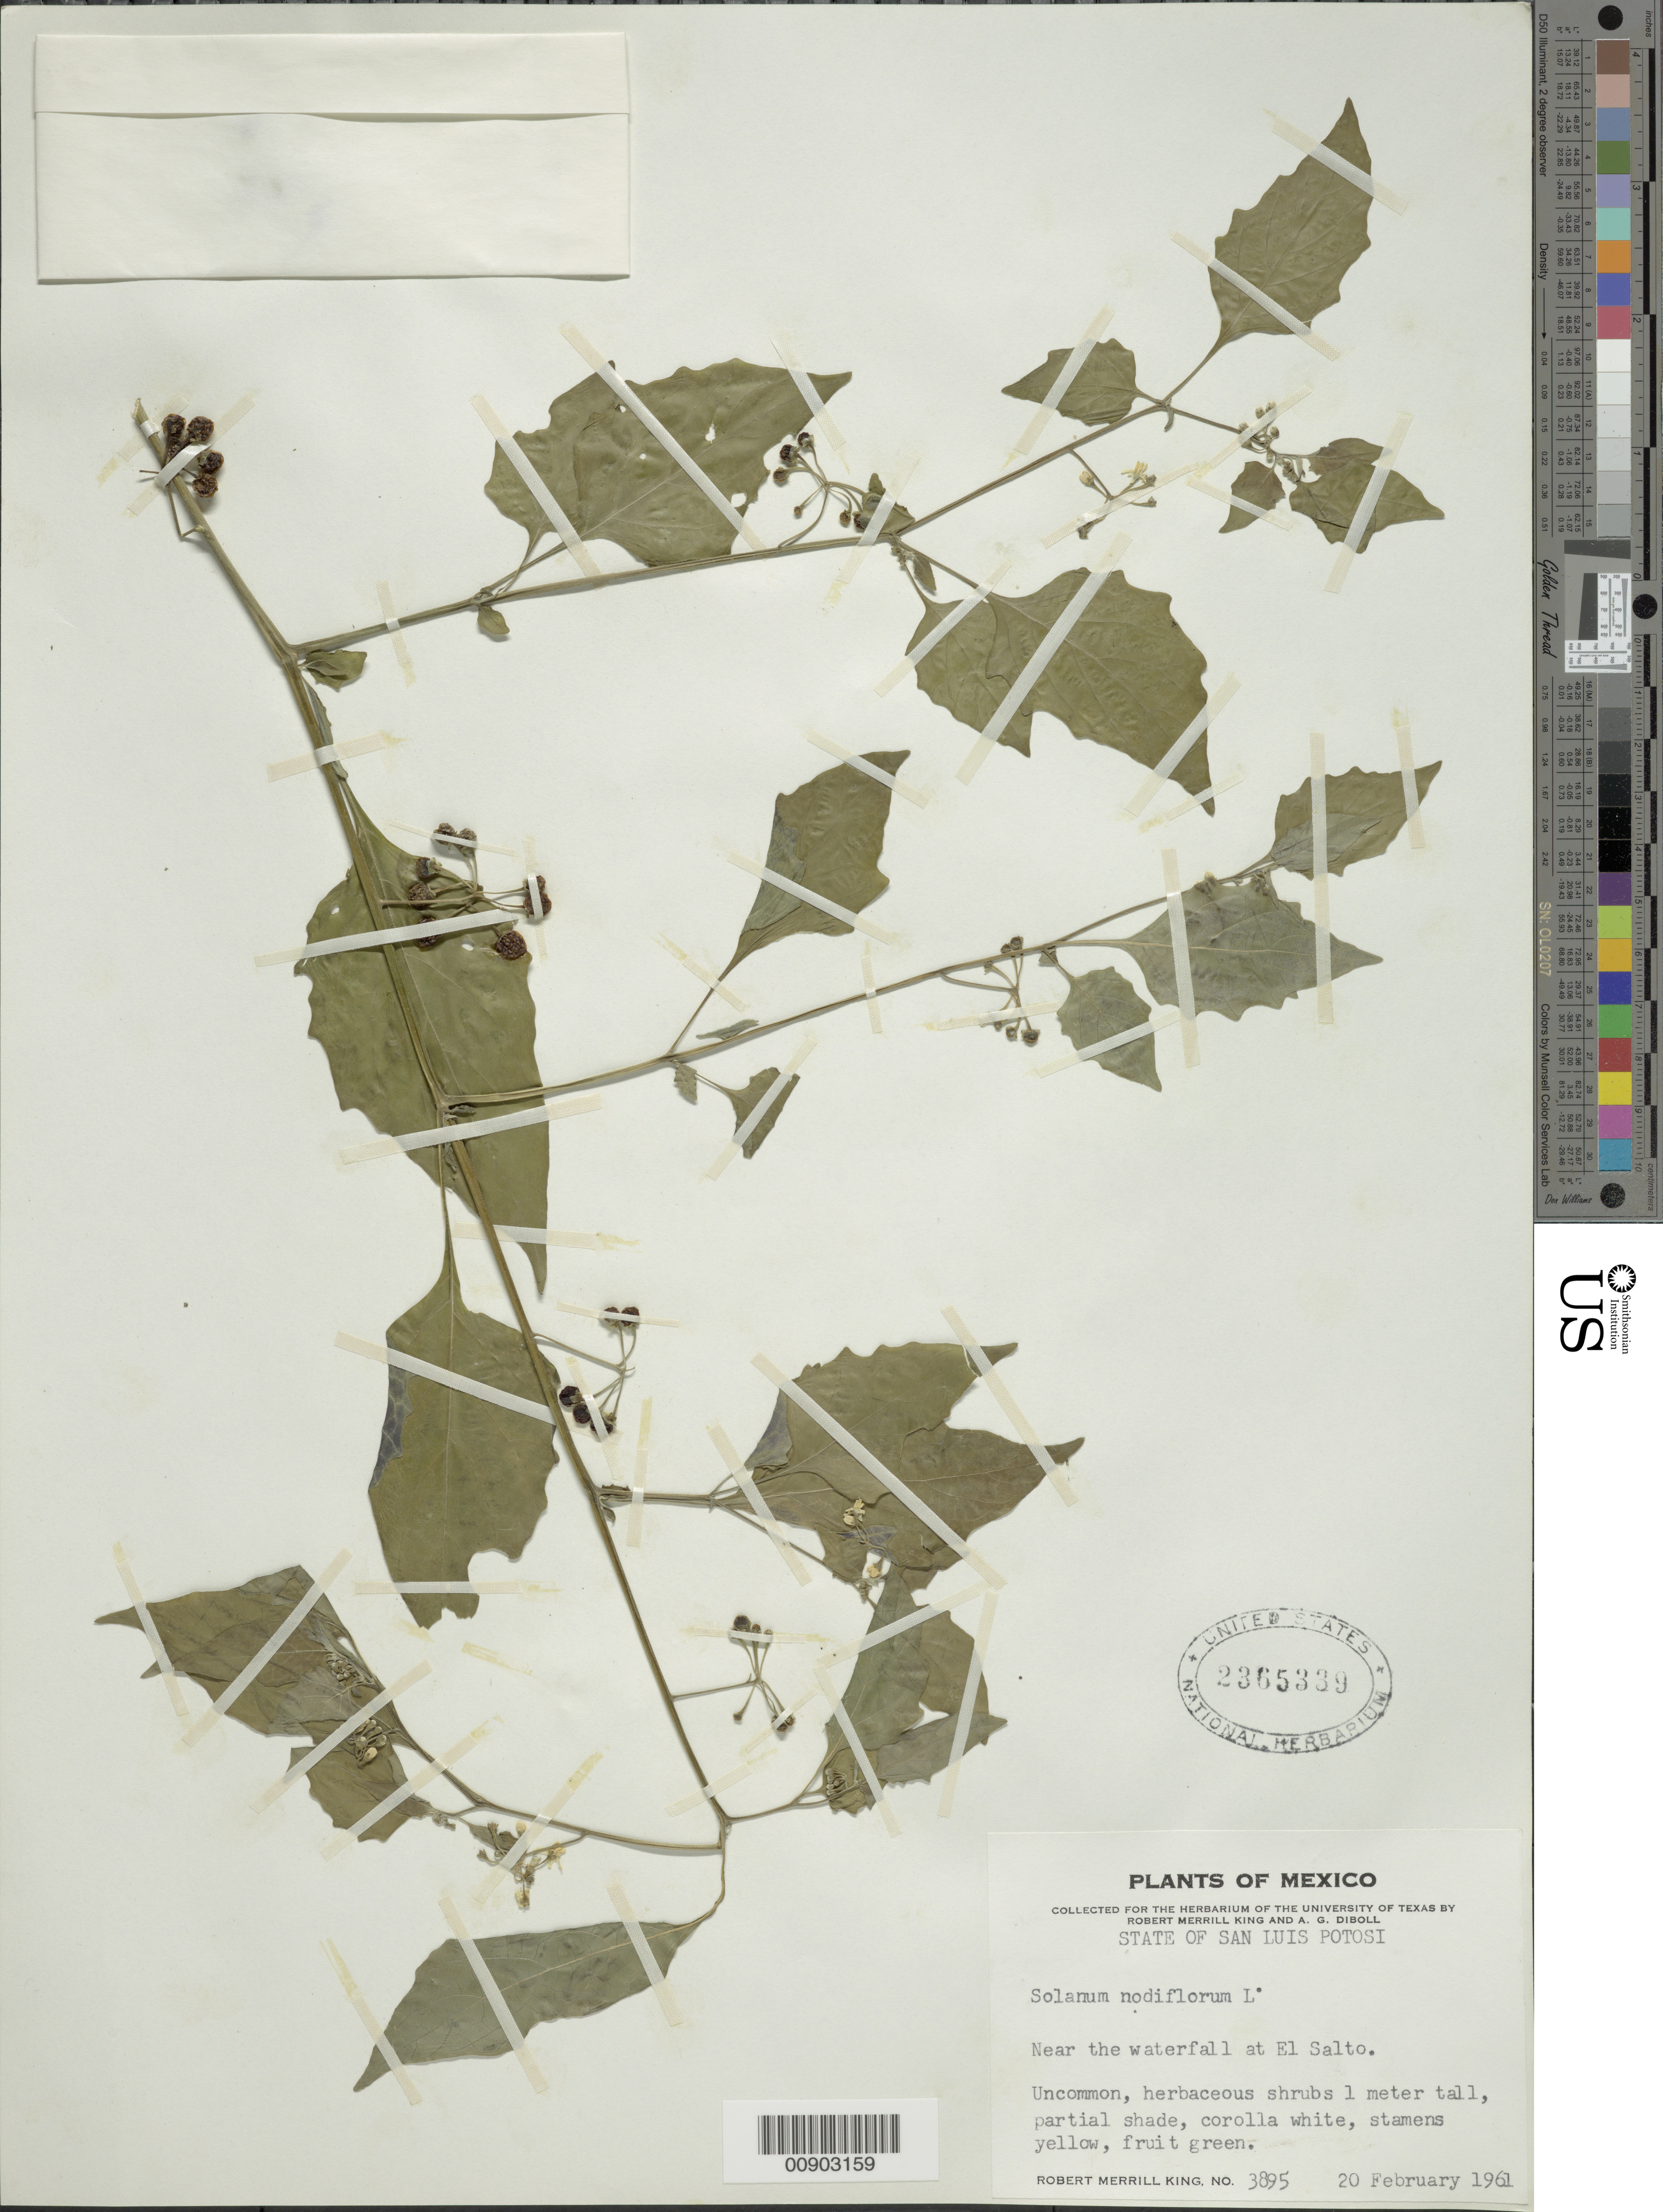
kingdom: Plantae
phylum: Tracheophyta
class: Magnoliopsida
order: Solanales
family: Solanaceae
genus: Solanum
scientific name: Solanum nigrescens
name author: M. Martens & Galeotti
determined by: Knapp, S. D.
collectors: R. M. King & A. Diboll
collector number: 3895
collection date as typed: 20 Feb 1961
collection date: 1961-02-20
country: Mexico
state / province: San Luis Potosí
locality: Near the waterfall at El Salto, San Luis Potosí.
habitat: Partial shade.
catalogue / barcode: US 2365339